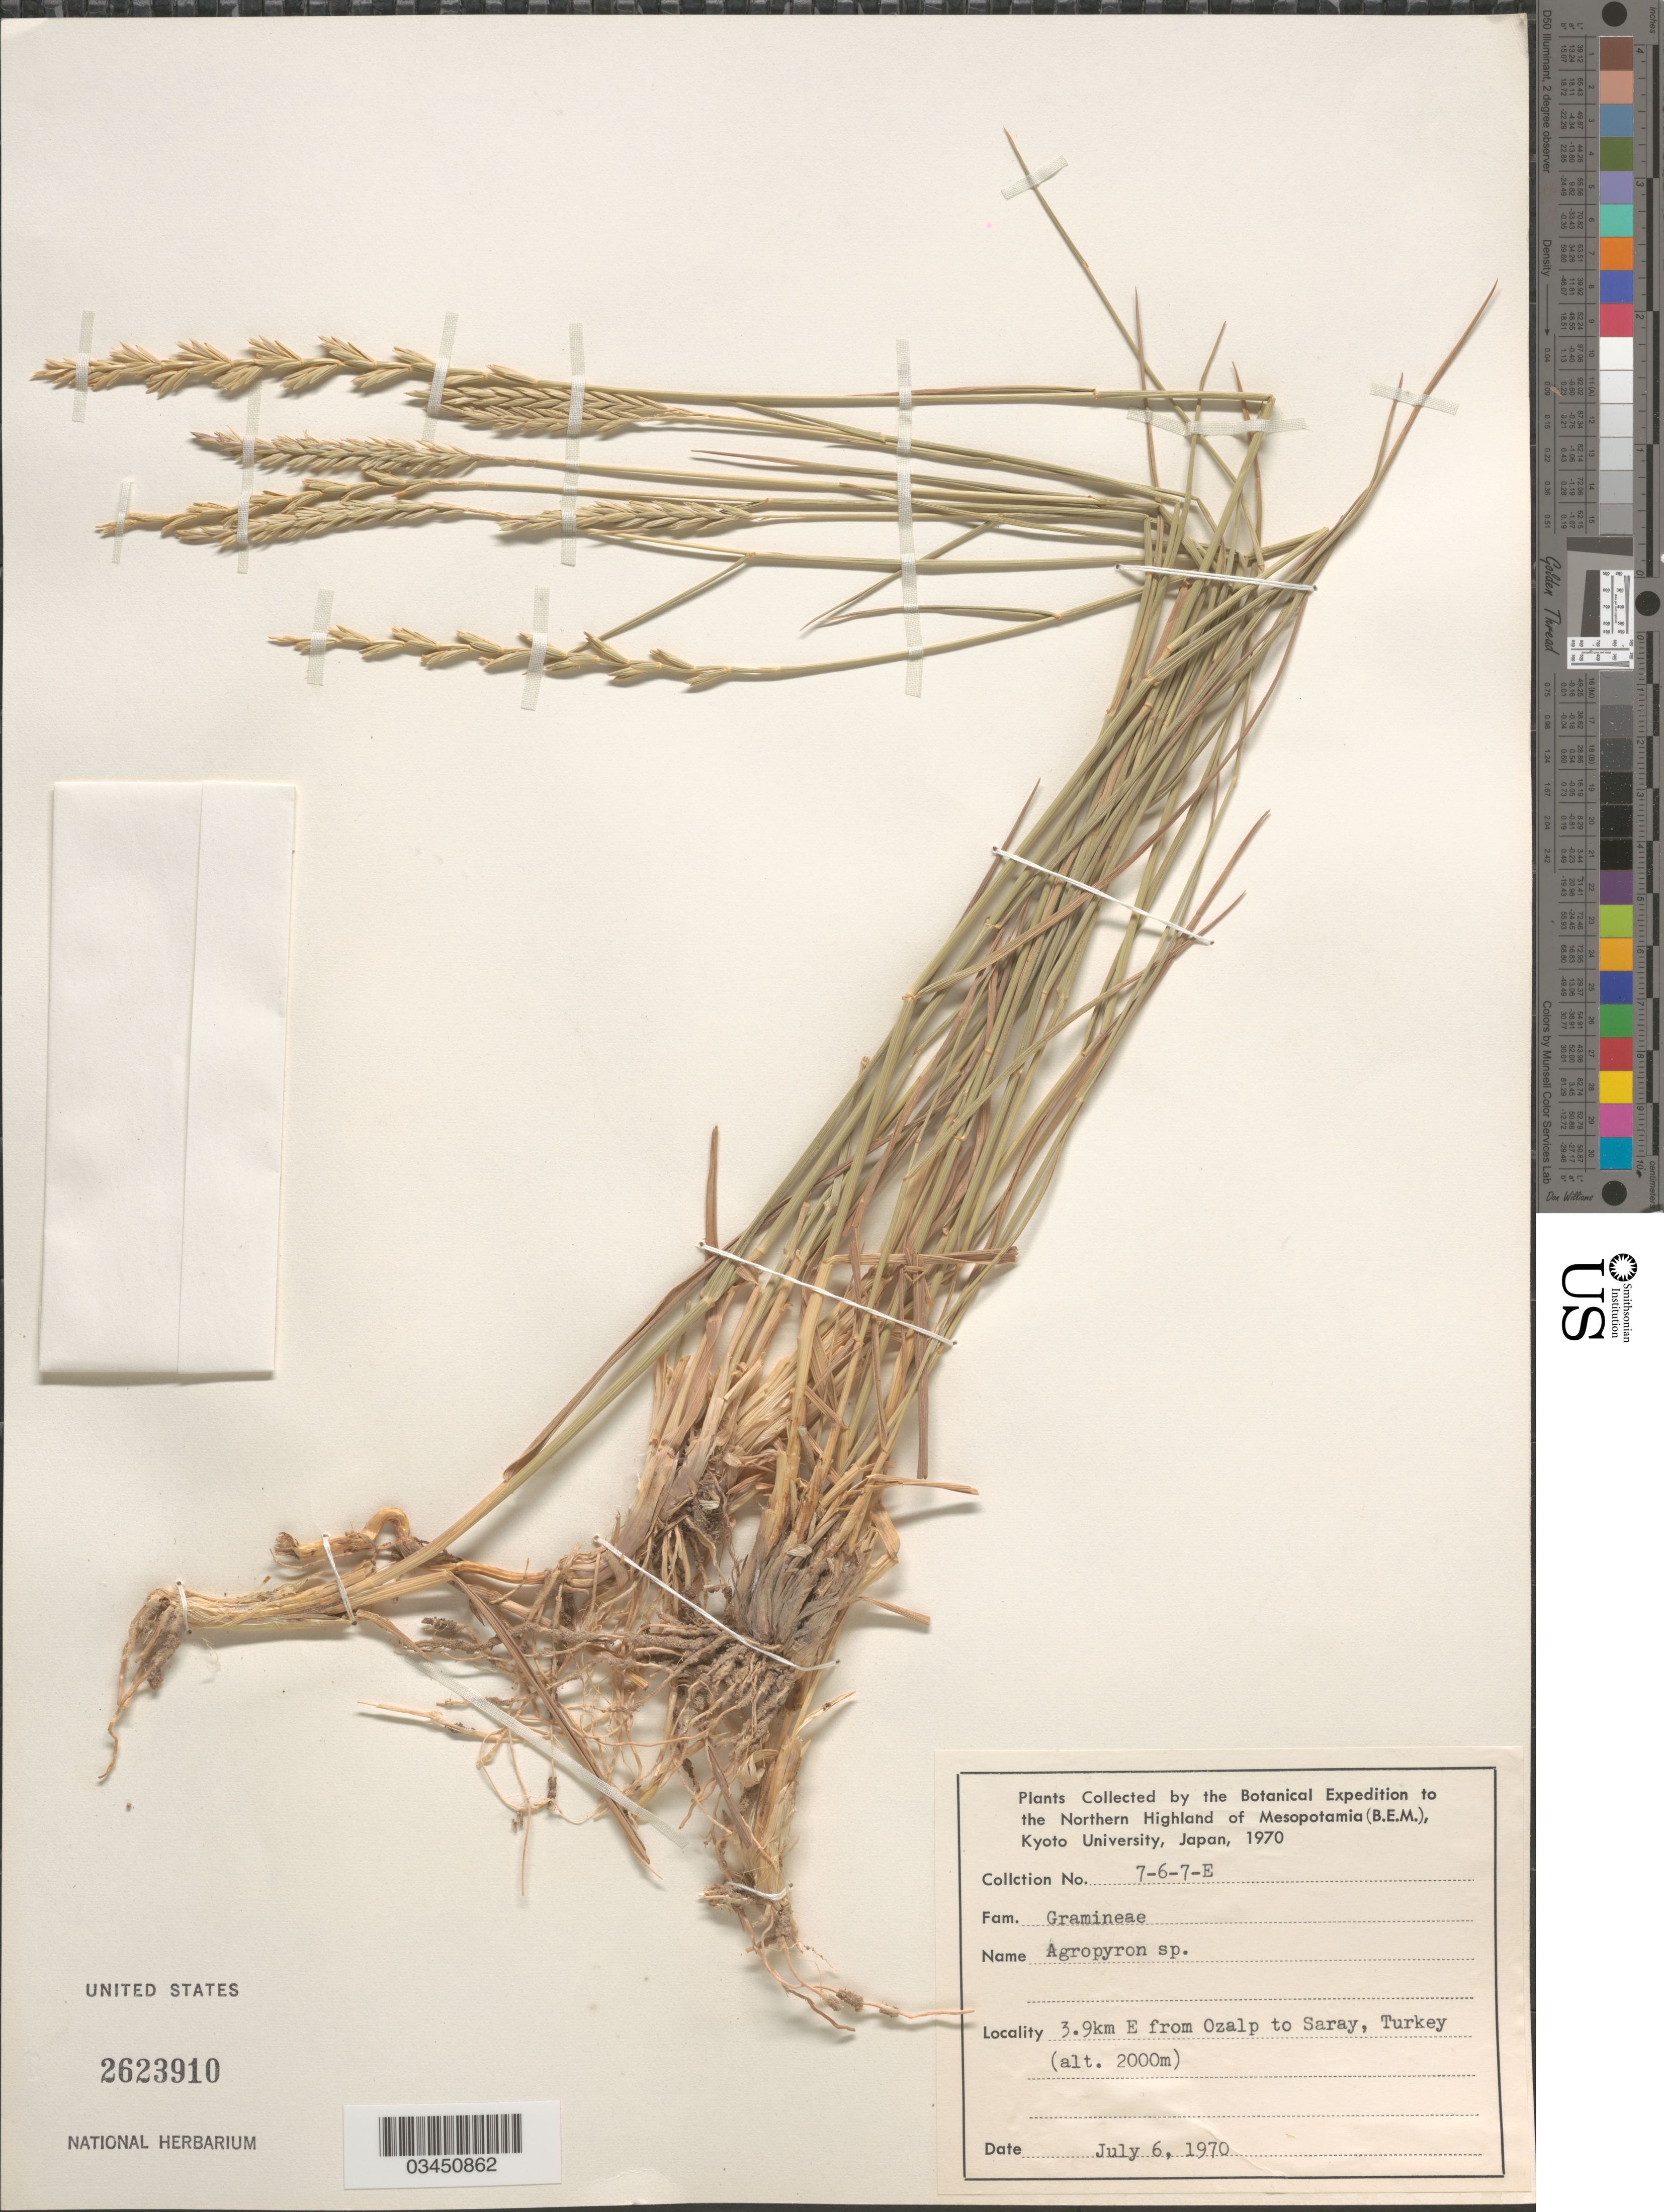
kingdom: Plantae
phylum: Tracheophyta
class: Liliopsida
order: Poales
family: Poaceae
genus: Elymus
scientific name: Elymus sp.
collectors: Botanical Expedition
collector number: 7-6-7-E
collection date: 1970-07-06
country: Turkey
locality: To the Northern Highland of Mesopotamia (B. E. M.). 3.9km E from Ozalp to Saray.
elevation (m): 2000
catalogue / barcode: US 2623910